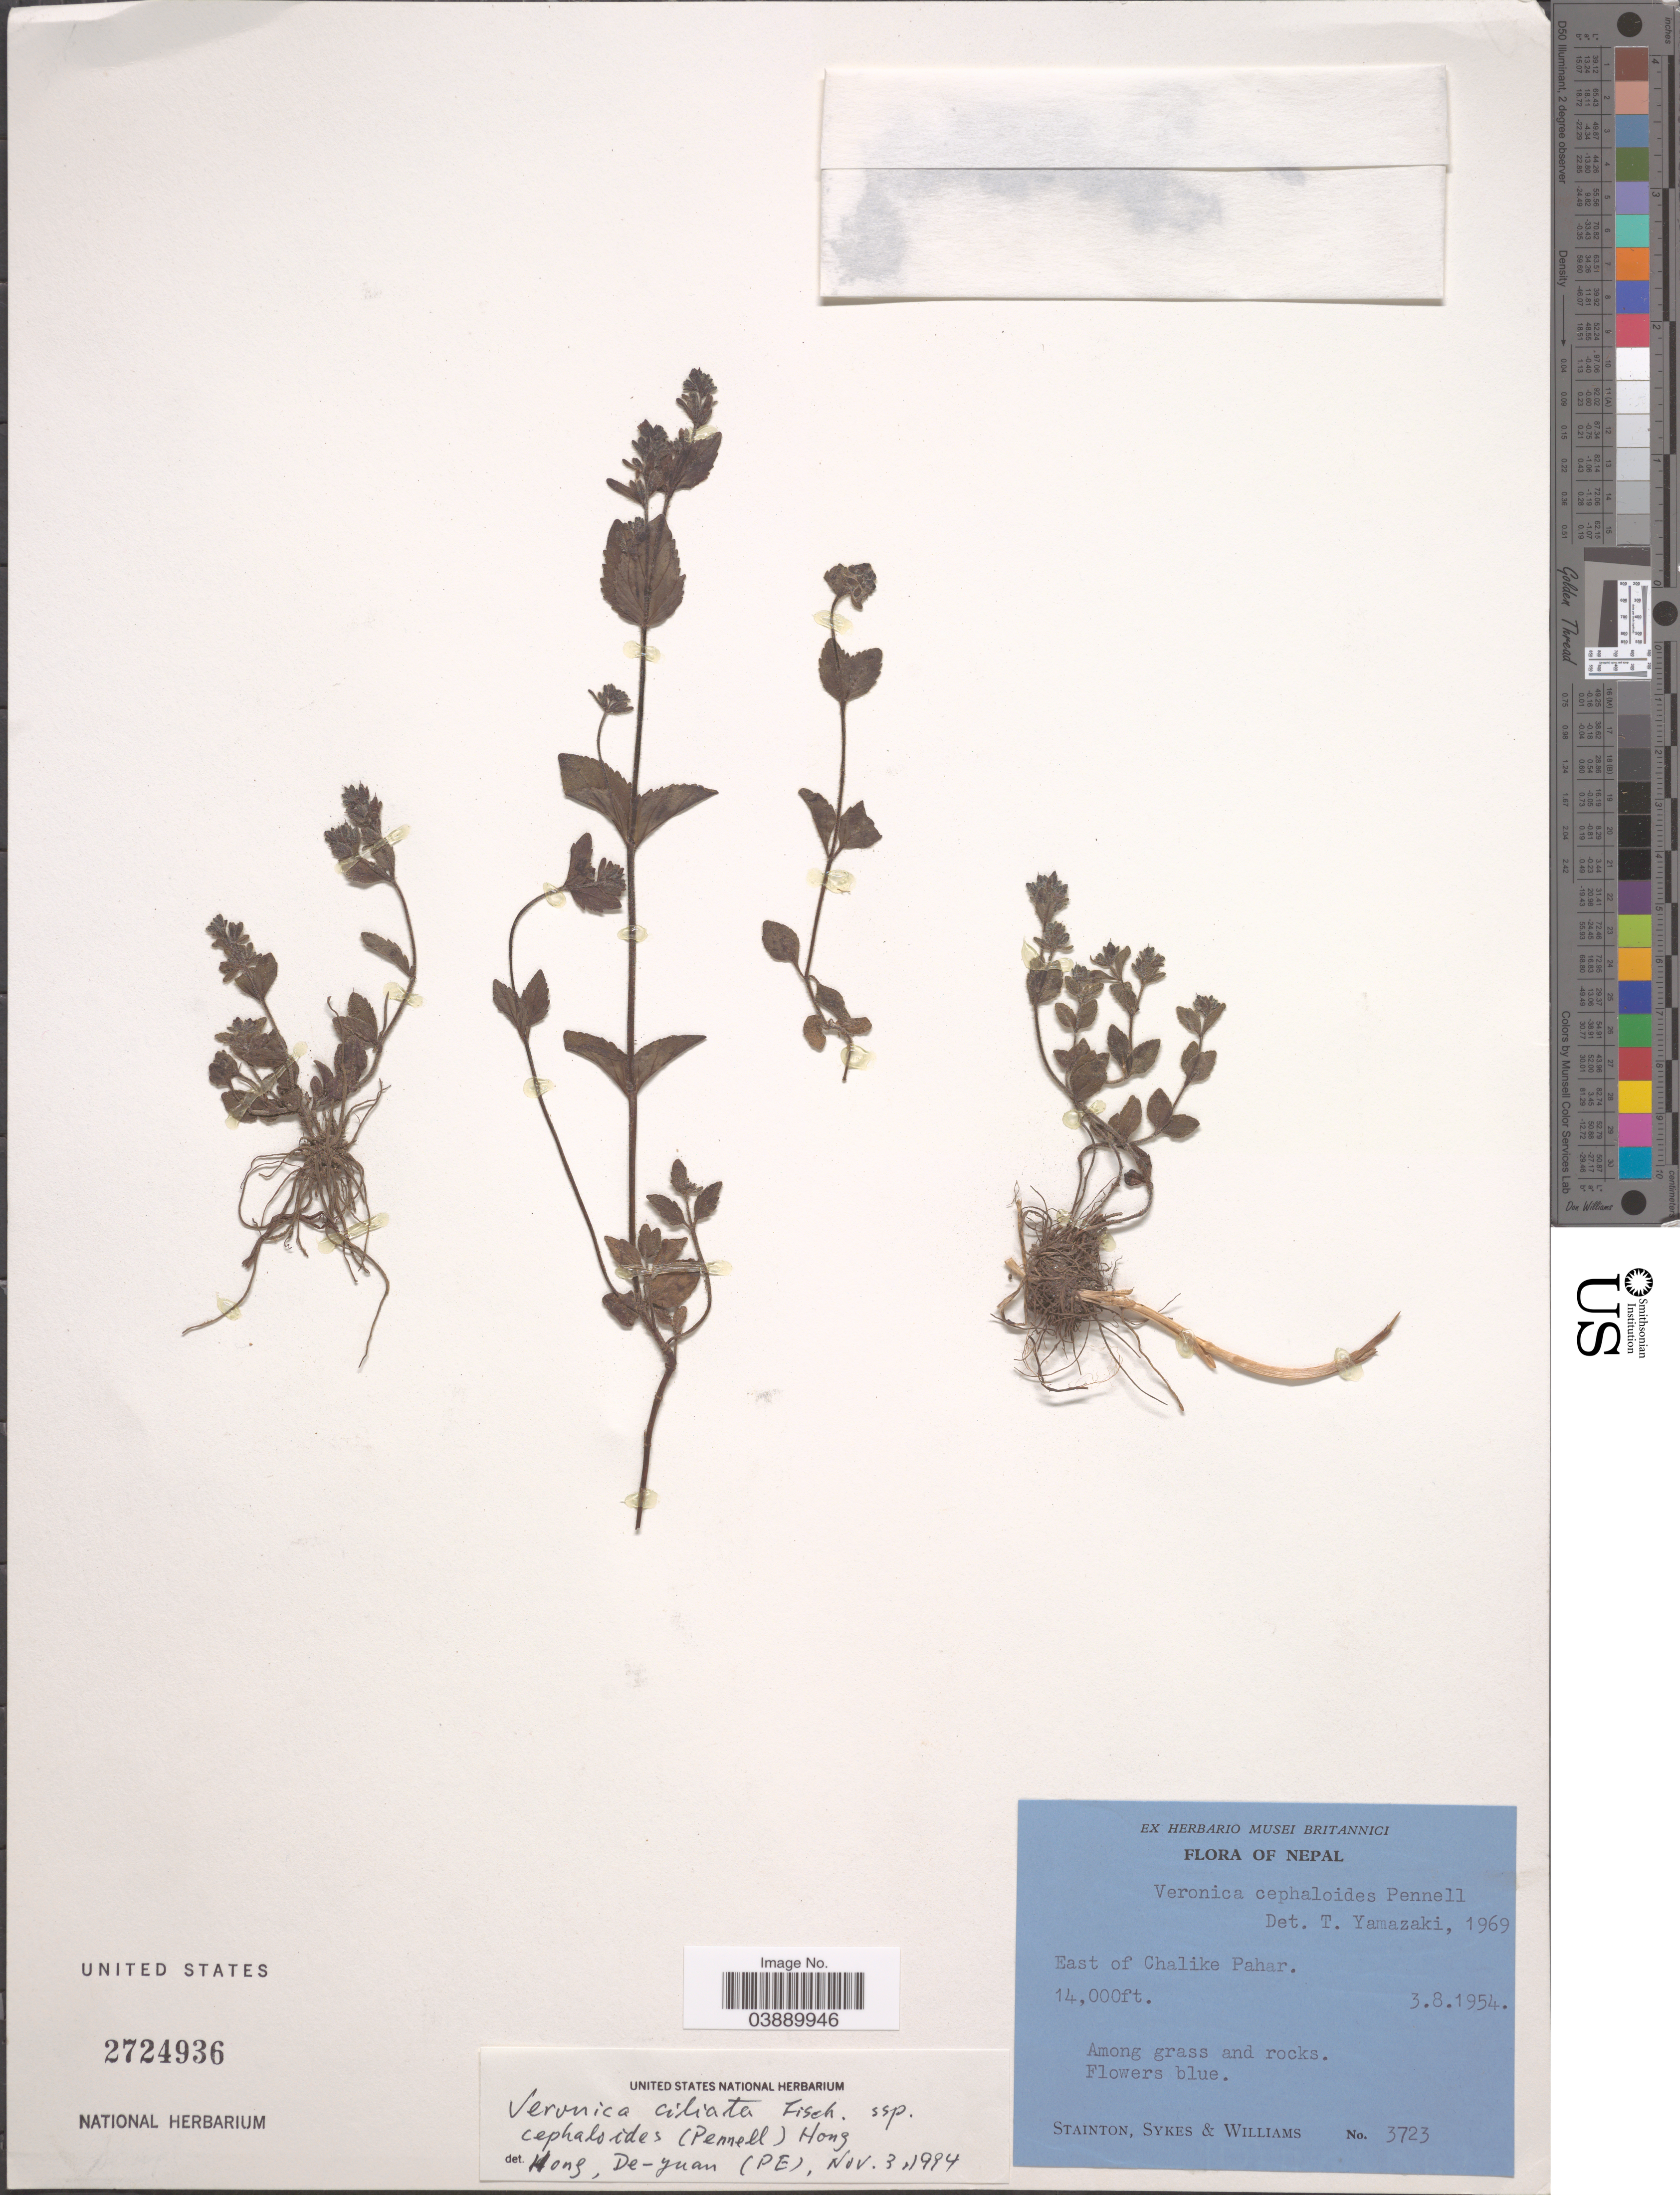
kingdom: Plantae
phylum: Tracheophyta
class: Magnoliopsida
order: Lamiales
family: Plantaginaceae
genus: Veronica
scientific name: Veronica ciliata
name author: Fisch.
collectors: -. Stainton, Sykes, -- & -- Williams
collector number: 3723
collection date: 1954-08-03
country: Nepal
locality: East of Chalike Pahar.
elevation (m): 4267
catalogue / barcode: US 2724936